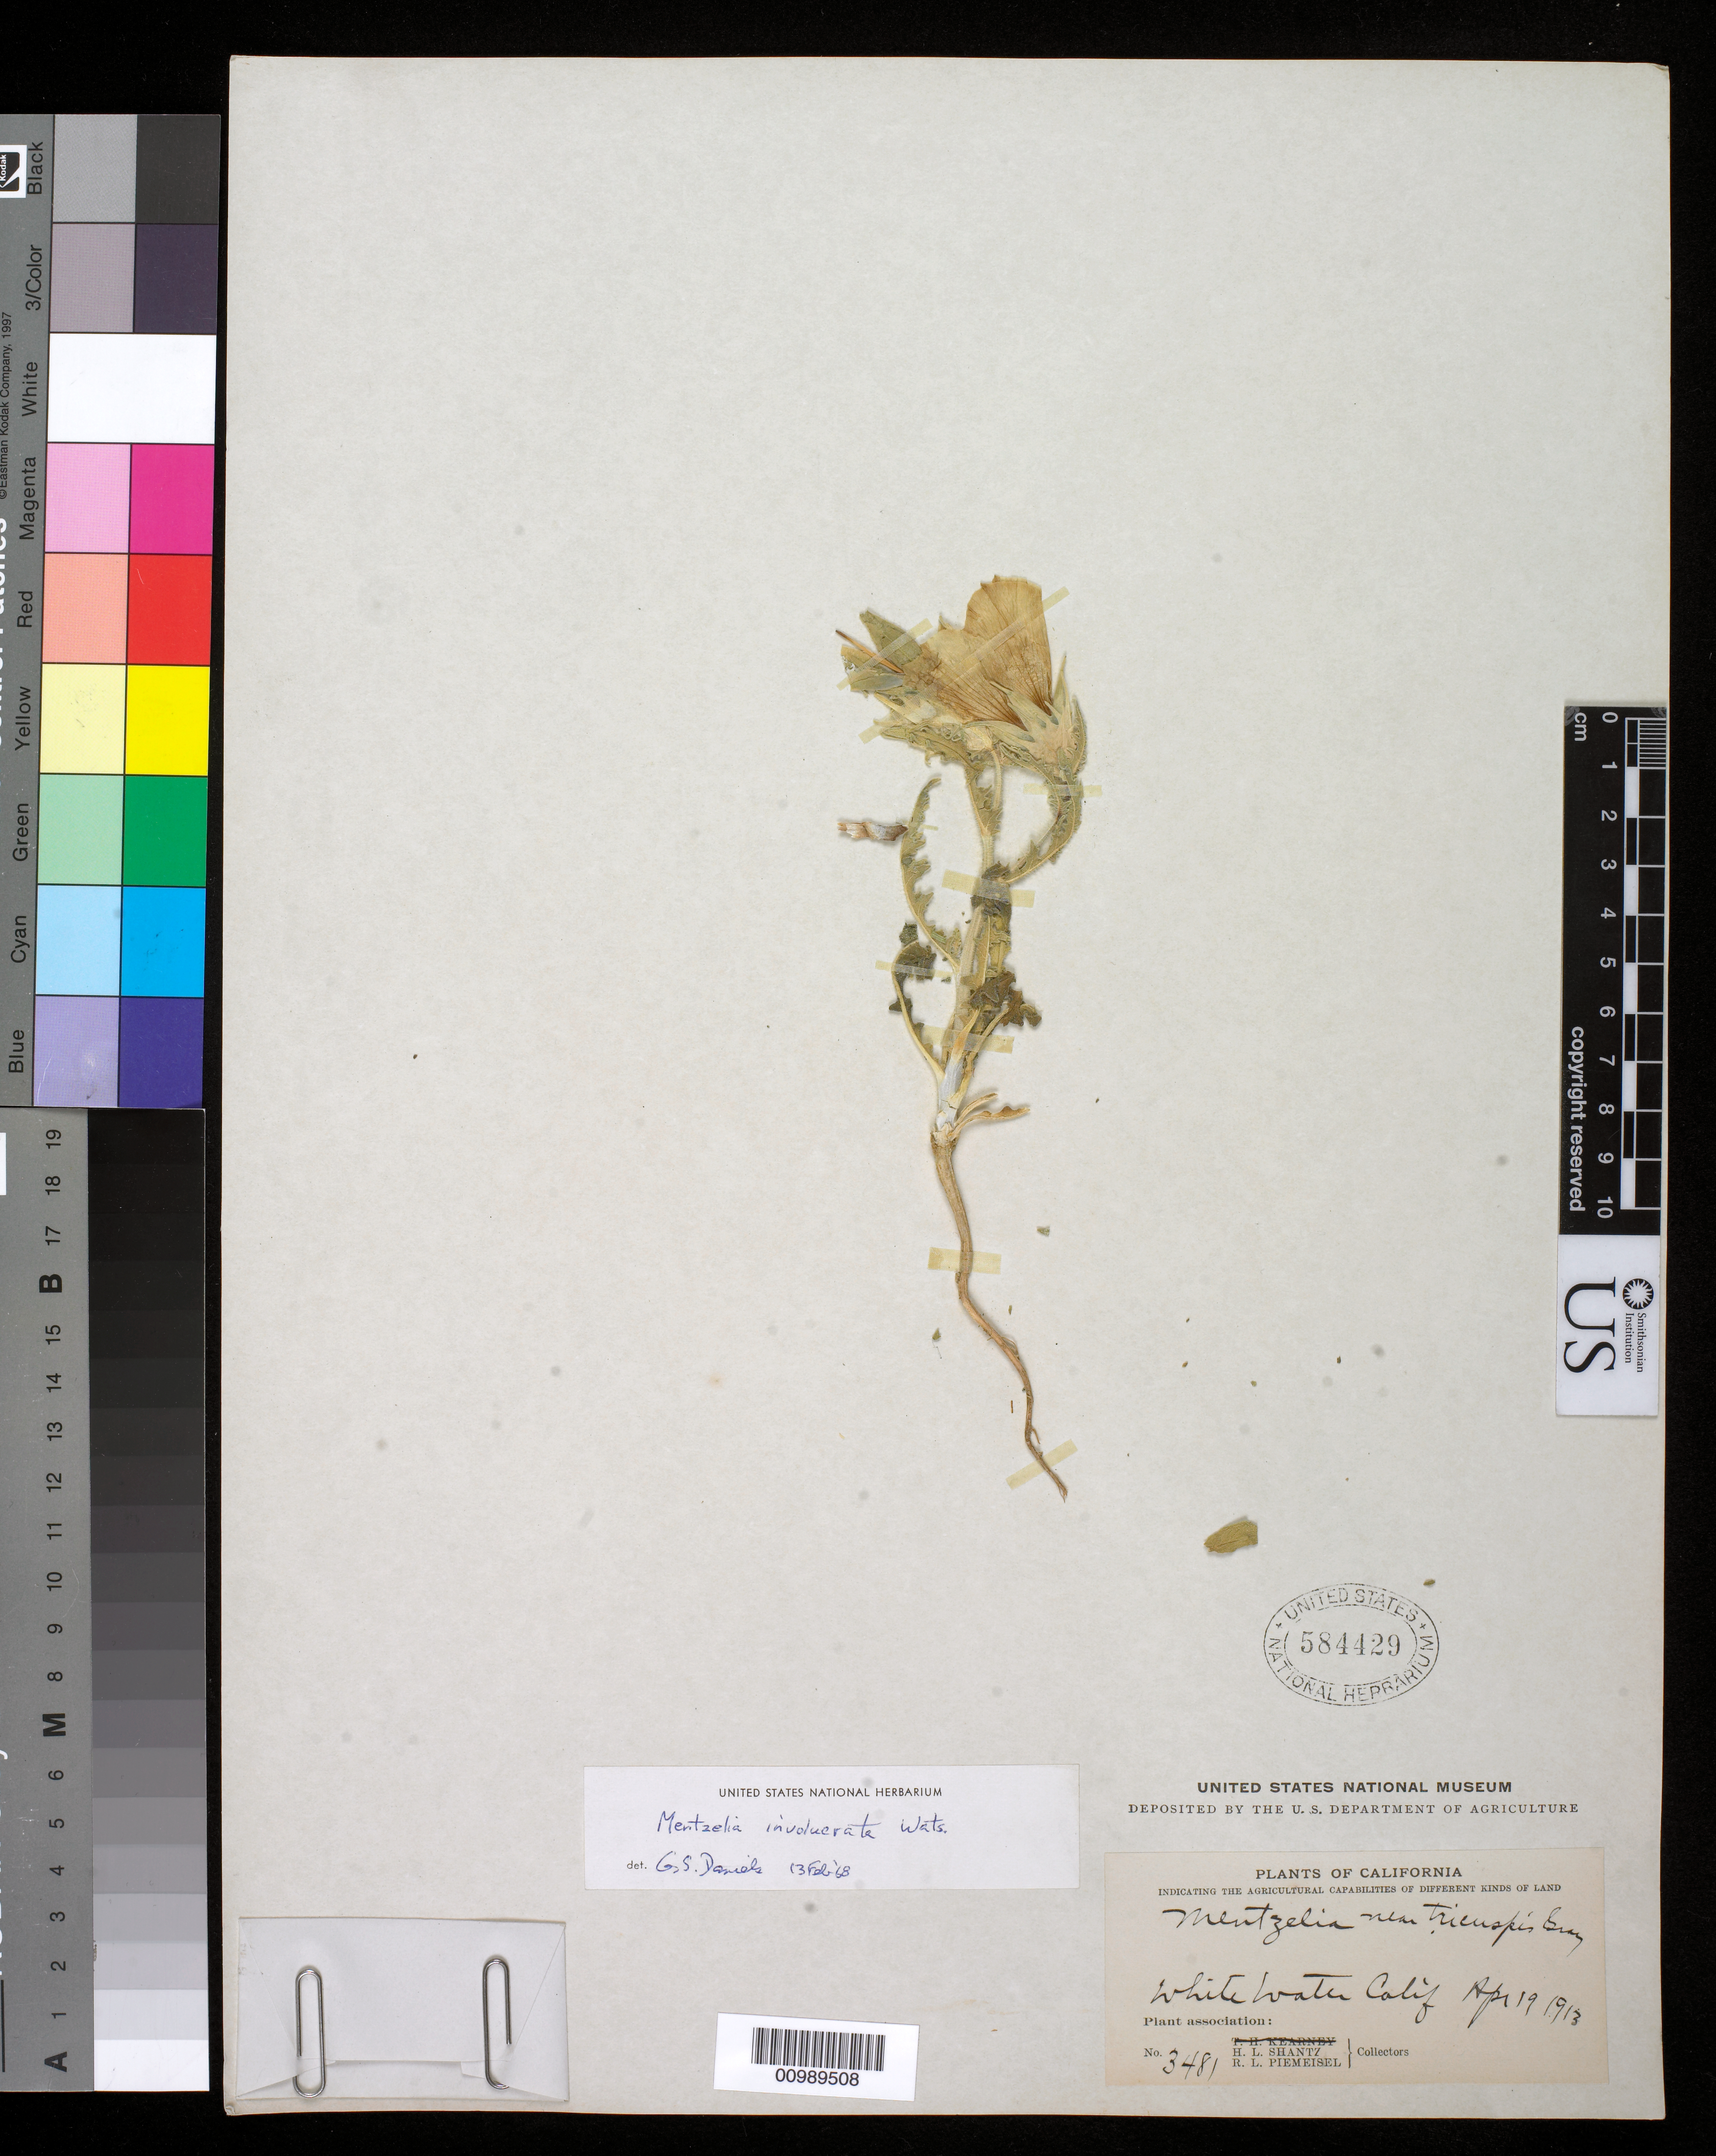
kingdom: Plantae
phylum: Tracheophyta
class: Magnoliopsida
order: Cornales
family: Loasaceae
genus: Mentzelia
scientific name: Mentzelia involucrata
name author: S. Watson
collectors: H. Shantz & R. L. Piemeisel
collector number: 3481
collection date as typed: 19 Apr 1913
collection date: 1913-04-19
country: United States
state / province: California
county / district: Riverside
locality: Whitewater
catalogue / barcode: US 584429